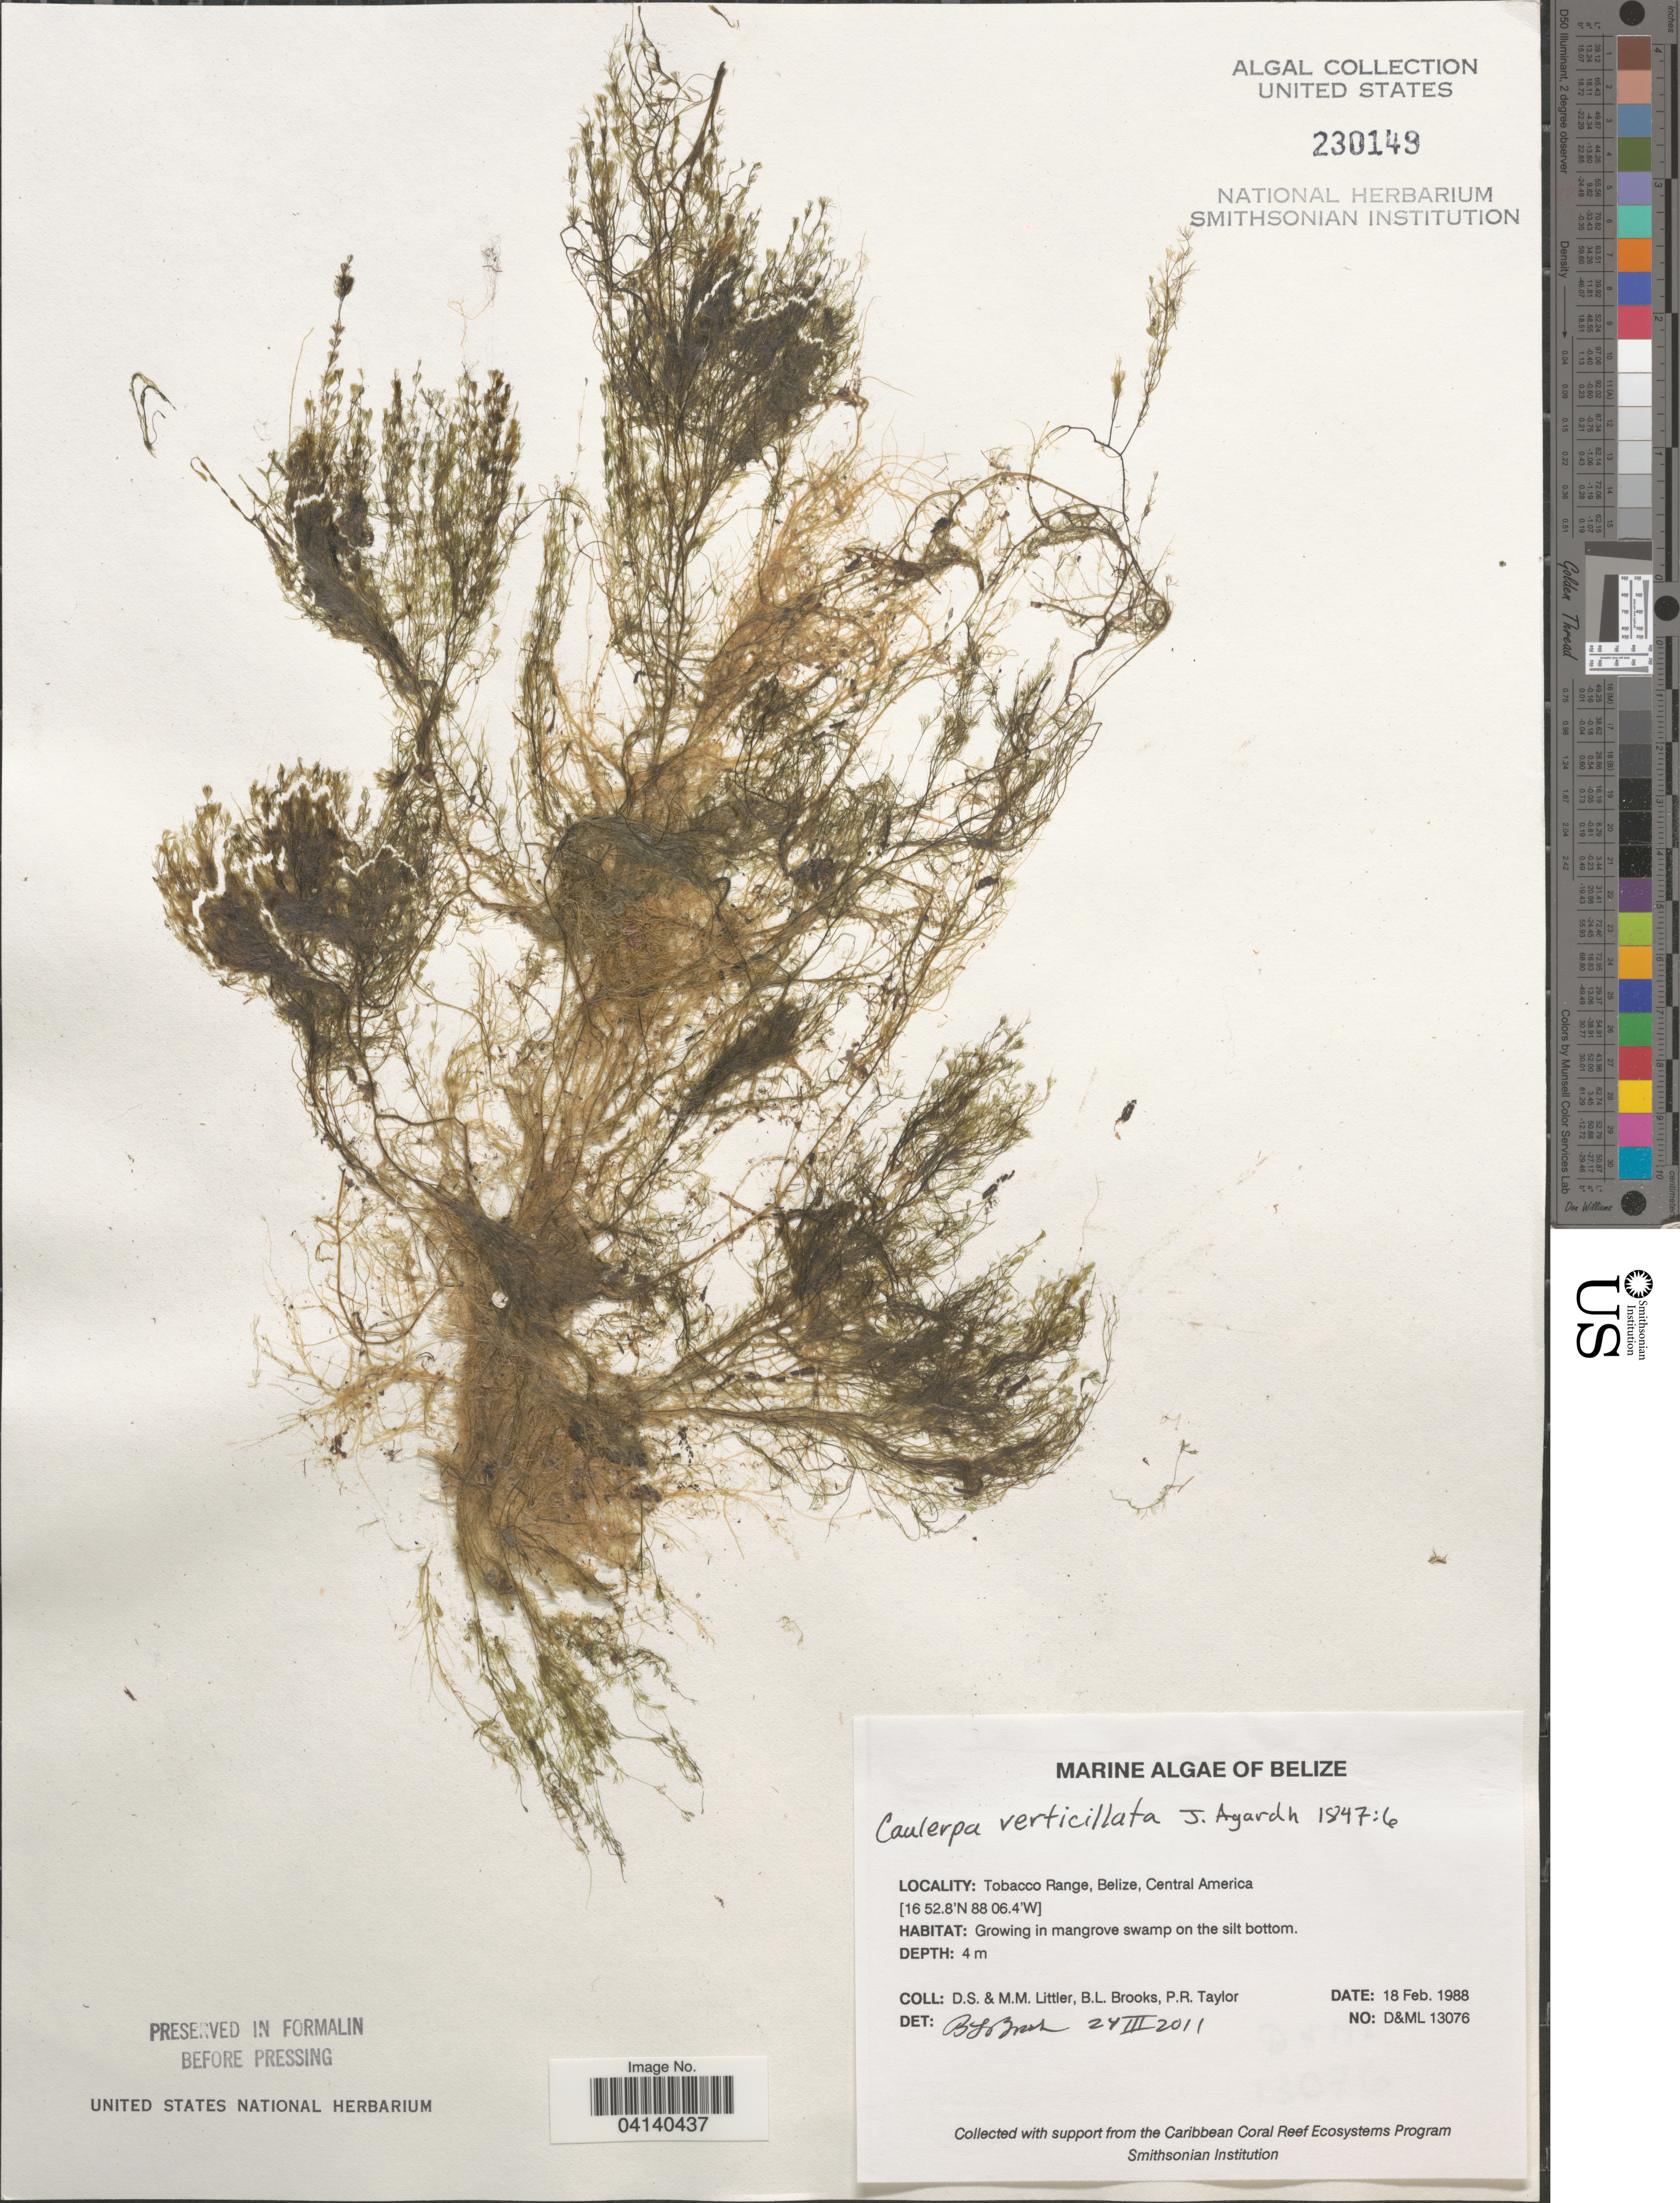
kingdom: Plantae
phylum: Chlorophyta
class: Ulvophyceae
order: Bryopsidales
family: Caulerpaceae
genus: Caulerpa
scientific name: Caulerpa verticillata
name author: J. Agardh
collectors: D. S. Littler, B. Brooks & P. R. Taylor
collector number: D&ML13076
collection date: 1988-02-18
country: Belize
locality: Tobacco Range.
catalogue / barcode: US 230149